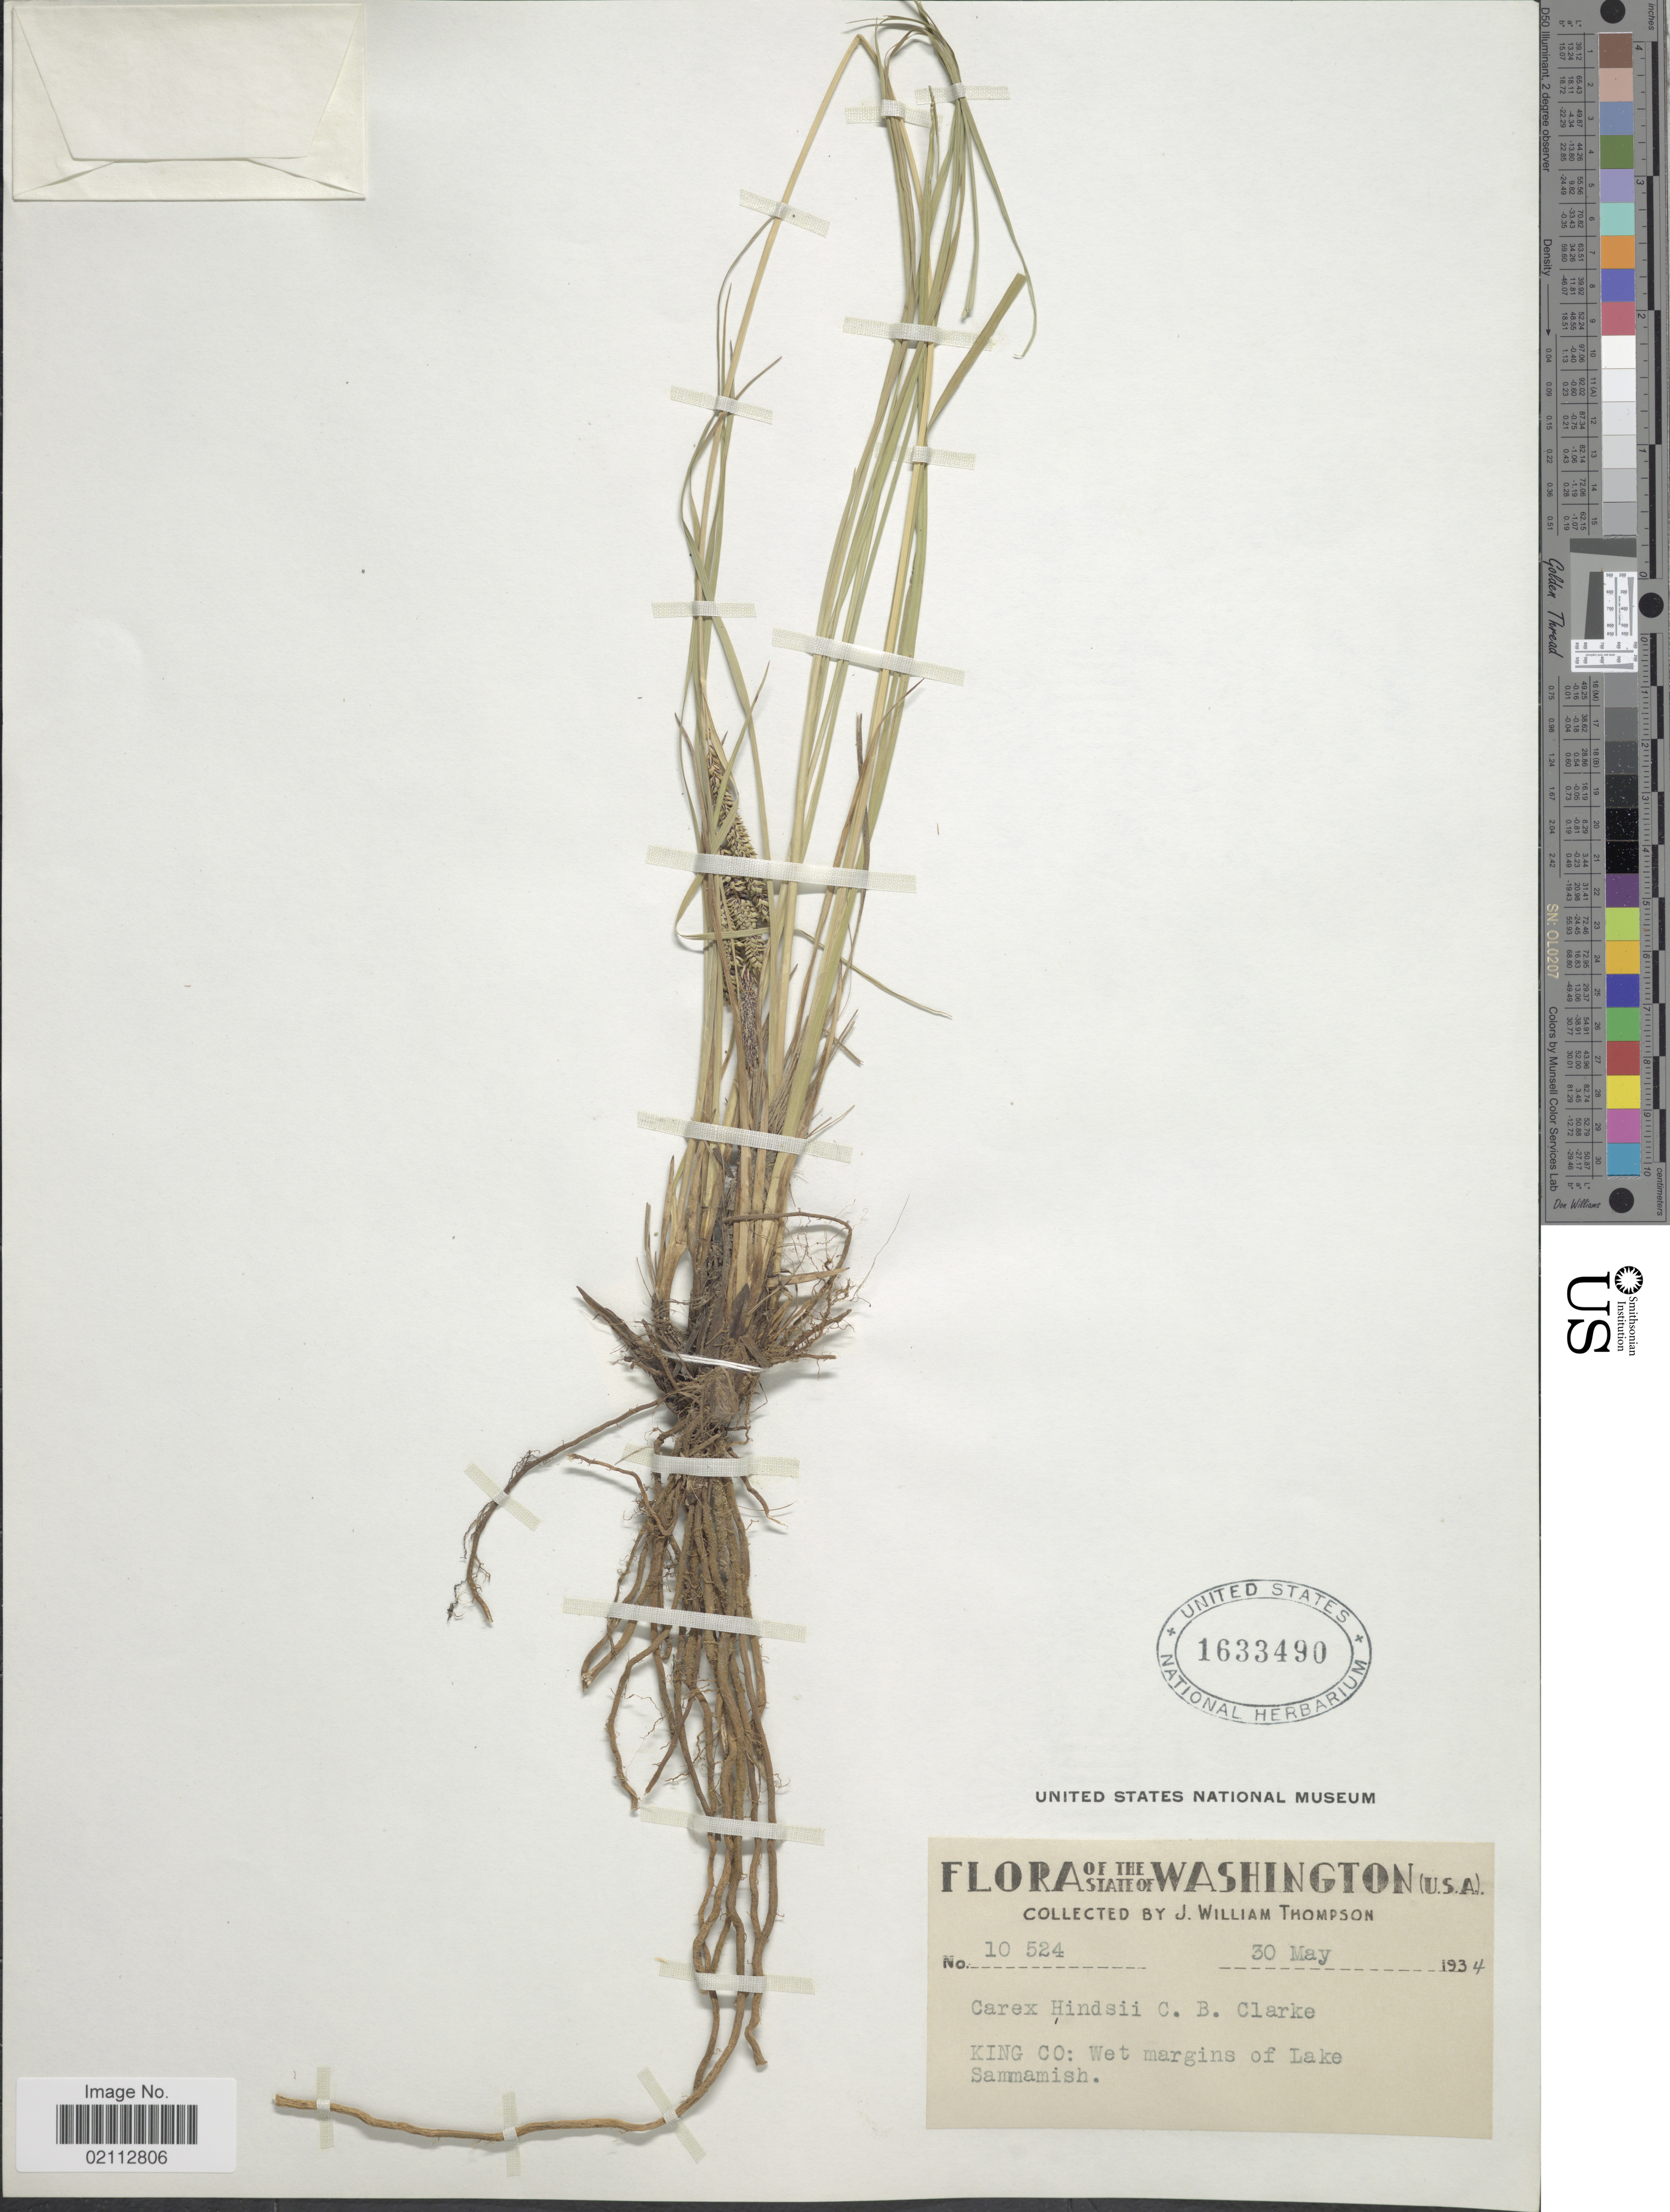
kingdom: Plantae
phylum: Tracheophyta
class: Liliopsida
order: Poales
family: Cyperaceae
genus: Carex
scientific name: Carex kelloggii var. limnophila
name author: (Holm) B.L. Wilson & R.E. Brainerd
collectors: J. W. Thompson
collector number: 10524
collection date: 1934-05-30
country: United States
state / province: Washington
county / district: King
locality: King Co: Wet margins of Lake Sammamish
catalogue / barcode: US 1633490